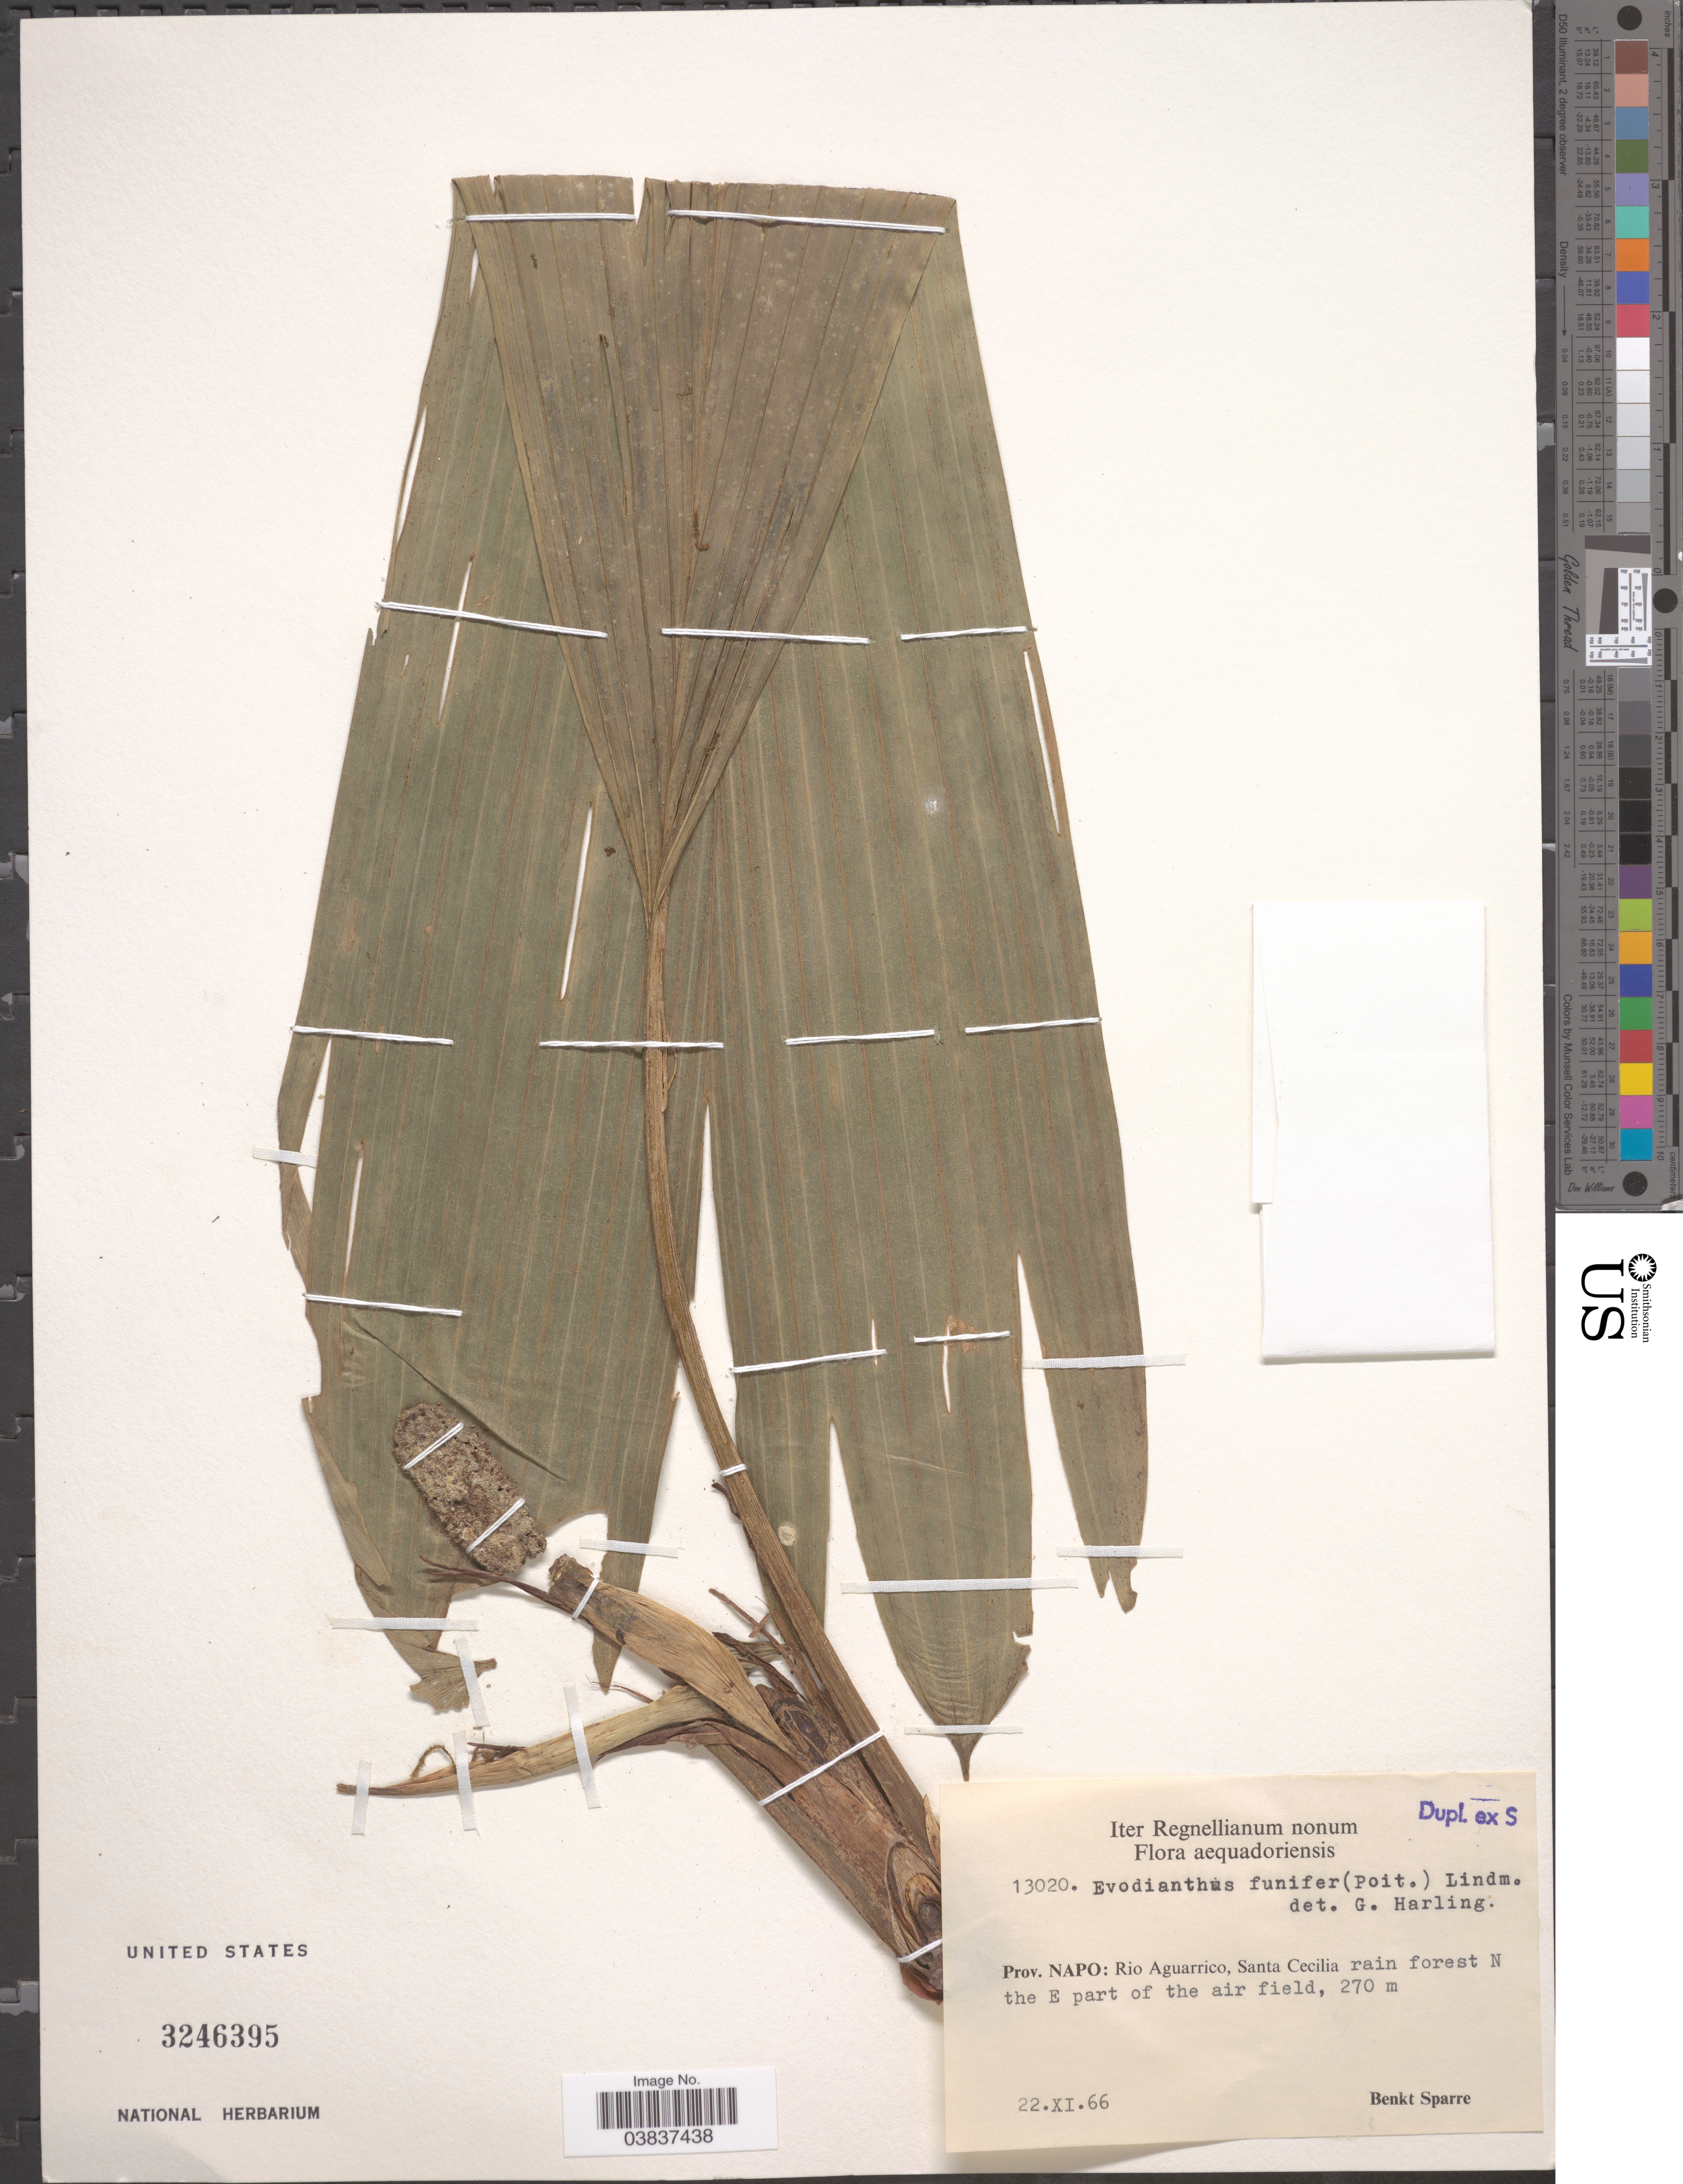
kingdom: Plantae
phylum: Tracheophyta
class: Liliopsida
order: Pandanales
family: Cyclanthaceae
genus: Evodianthus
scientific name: Evodianthus funifer subsp. funifer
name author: (Poit.) Lindm.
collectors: B. Sparre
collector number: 13020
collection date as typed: Transcribed d/m/y: 22/11/66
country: Ecuador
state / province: Napo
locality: Rio Aguarrico, Santa Cecilia rain forest N the E part of the air field.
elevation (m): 270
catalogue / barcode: US 3246395